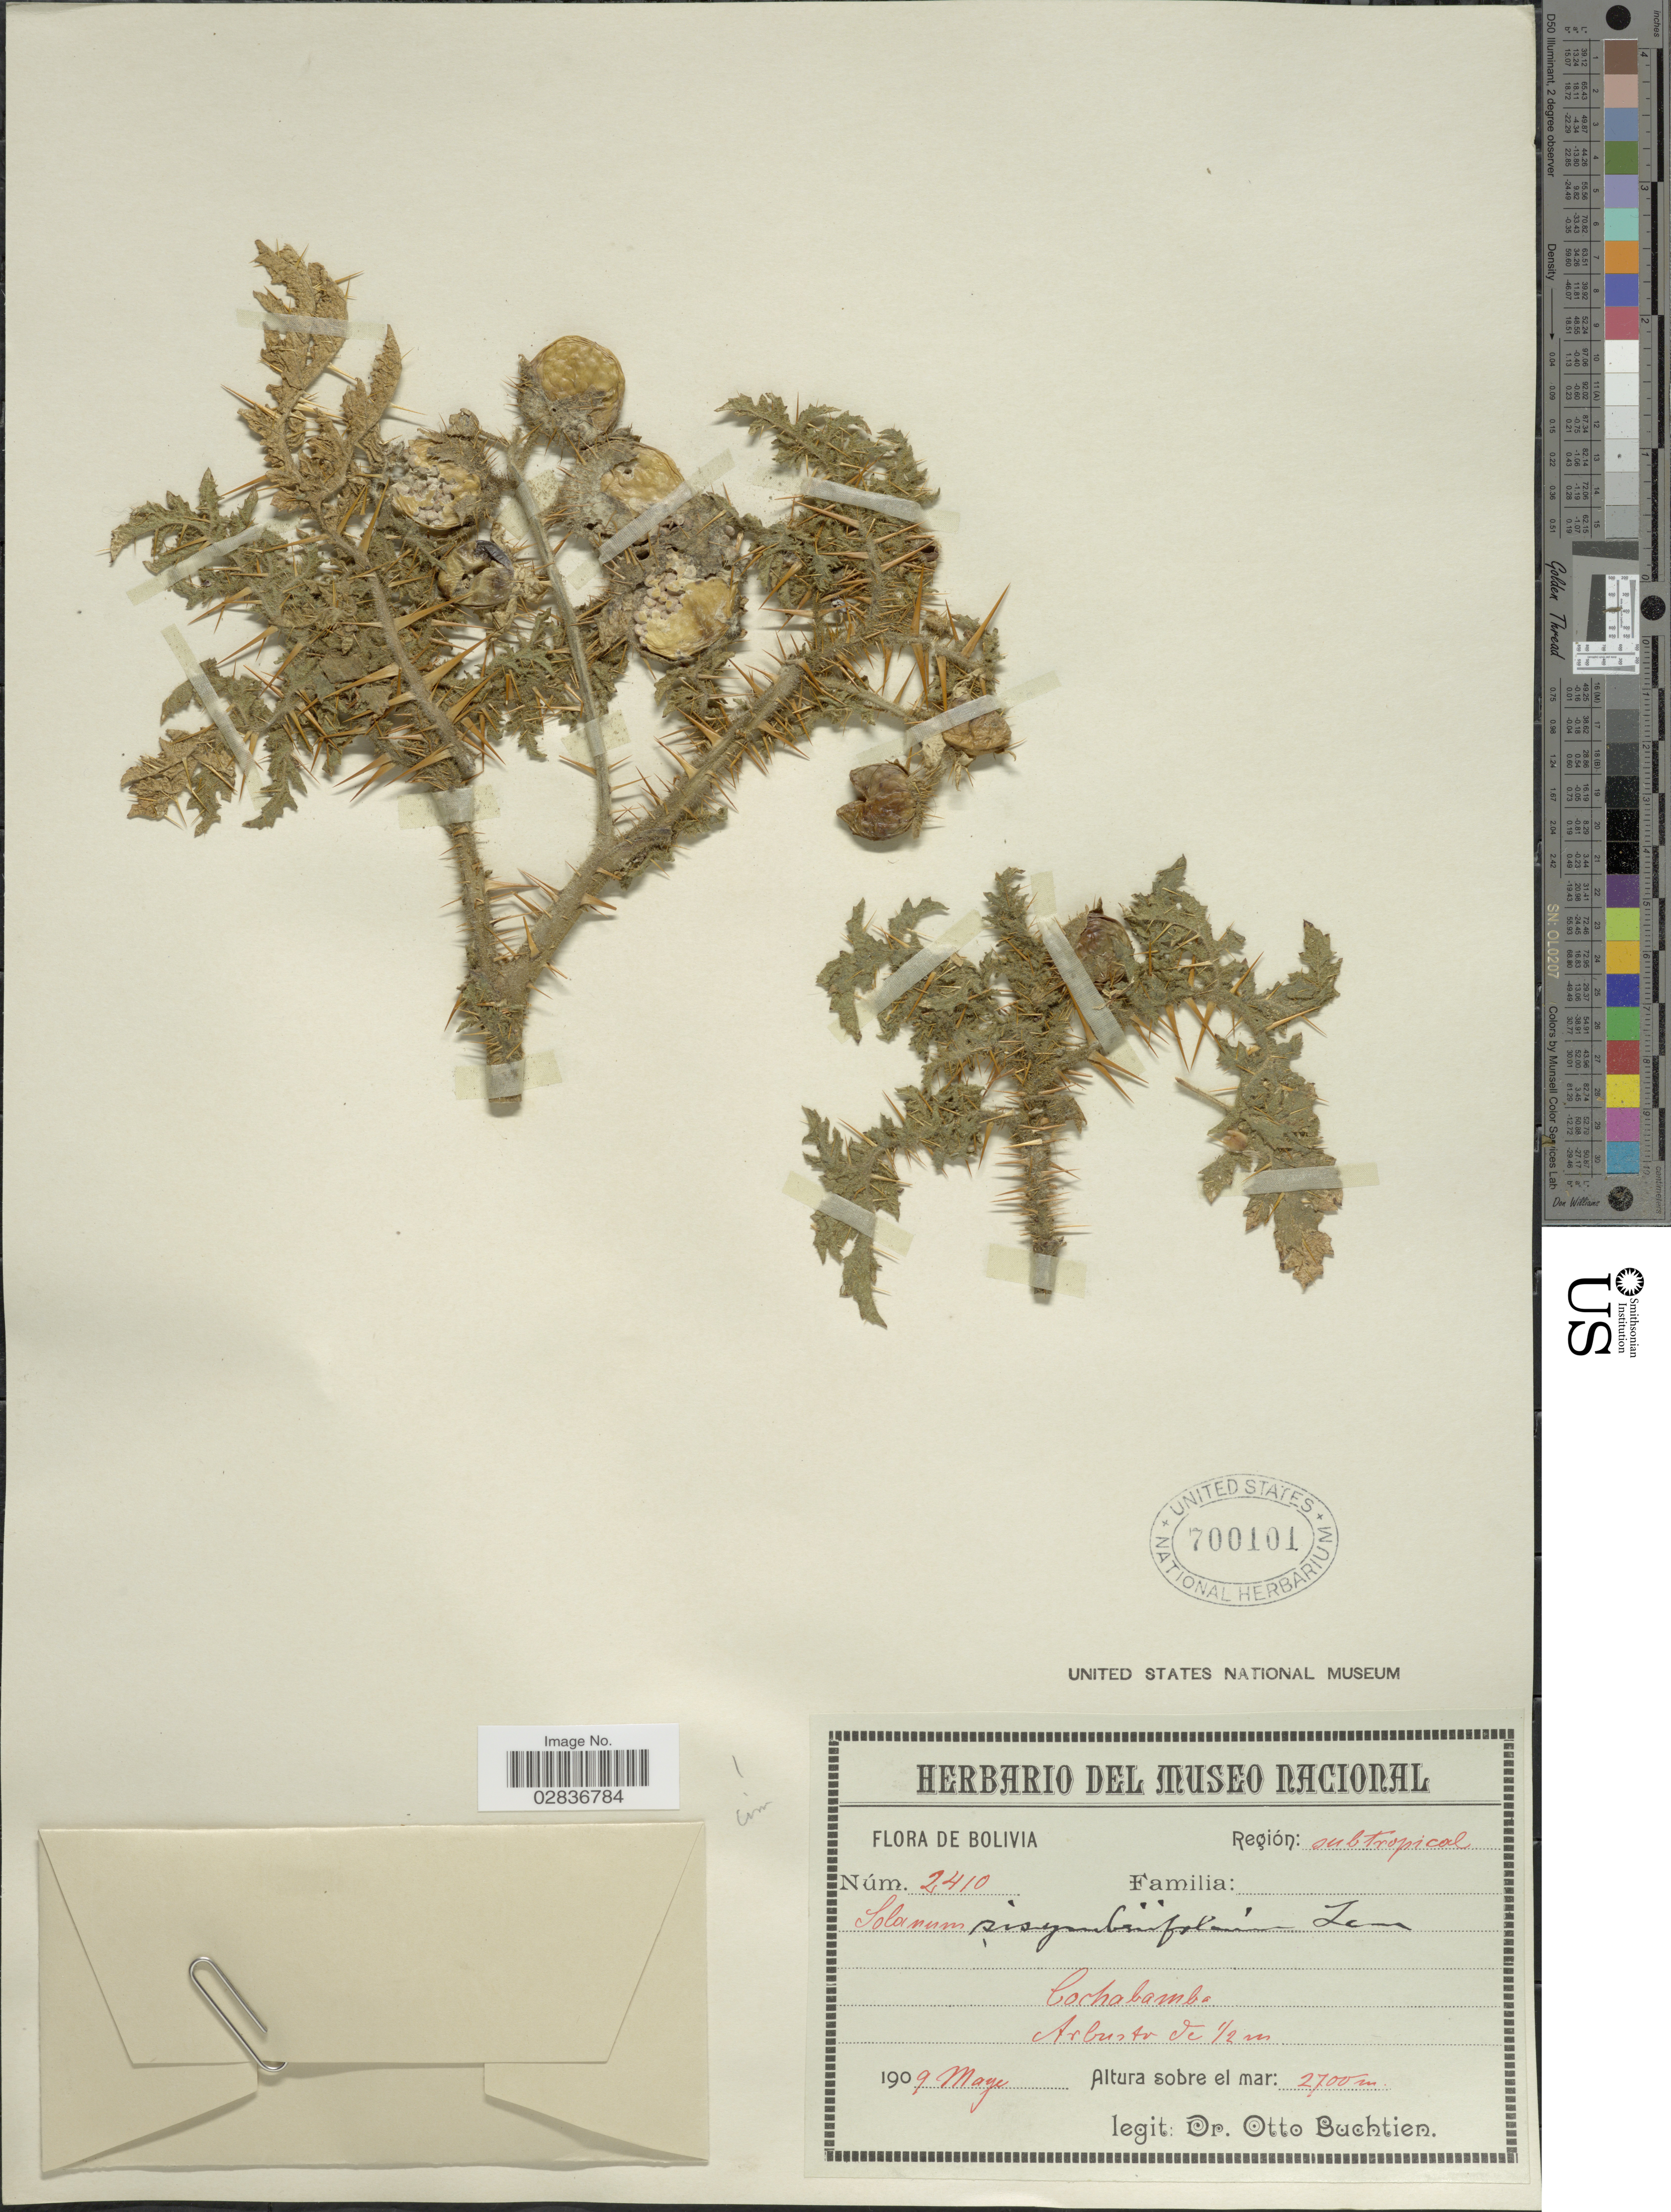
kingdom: Plantae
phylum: Tracheophyta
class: Magnoliopsida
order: Solanales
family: Solanaceae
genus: Solanum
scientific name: Solanum sisymbriifolium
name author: Lam.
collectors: O. Buchtien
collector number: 2410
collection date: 1909-05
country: Bolivia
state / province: Cochabamba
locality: Región: subtropical. Cochabamba.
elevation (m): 2700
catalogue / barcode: US 700101